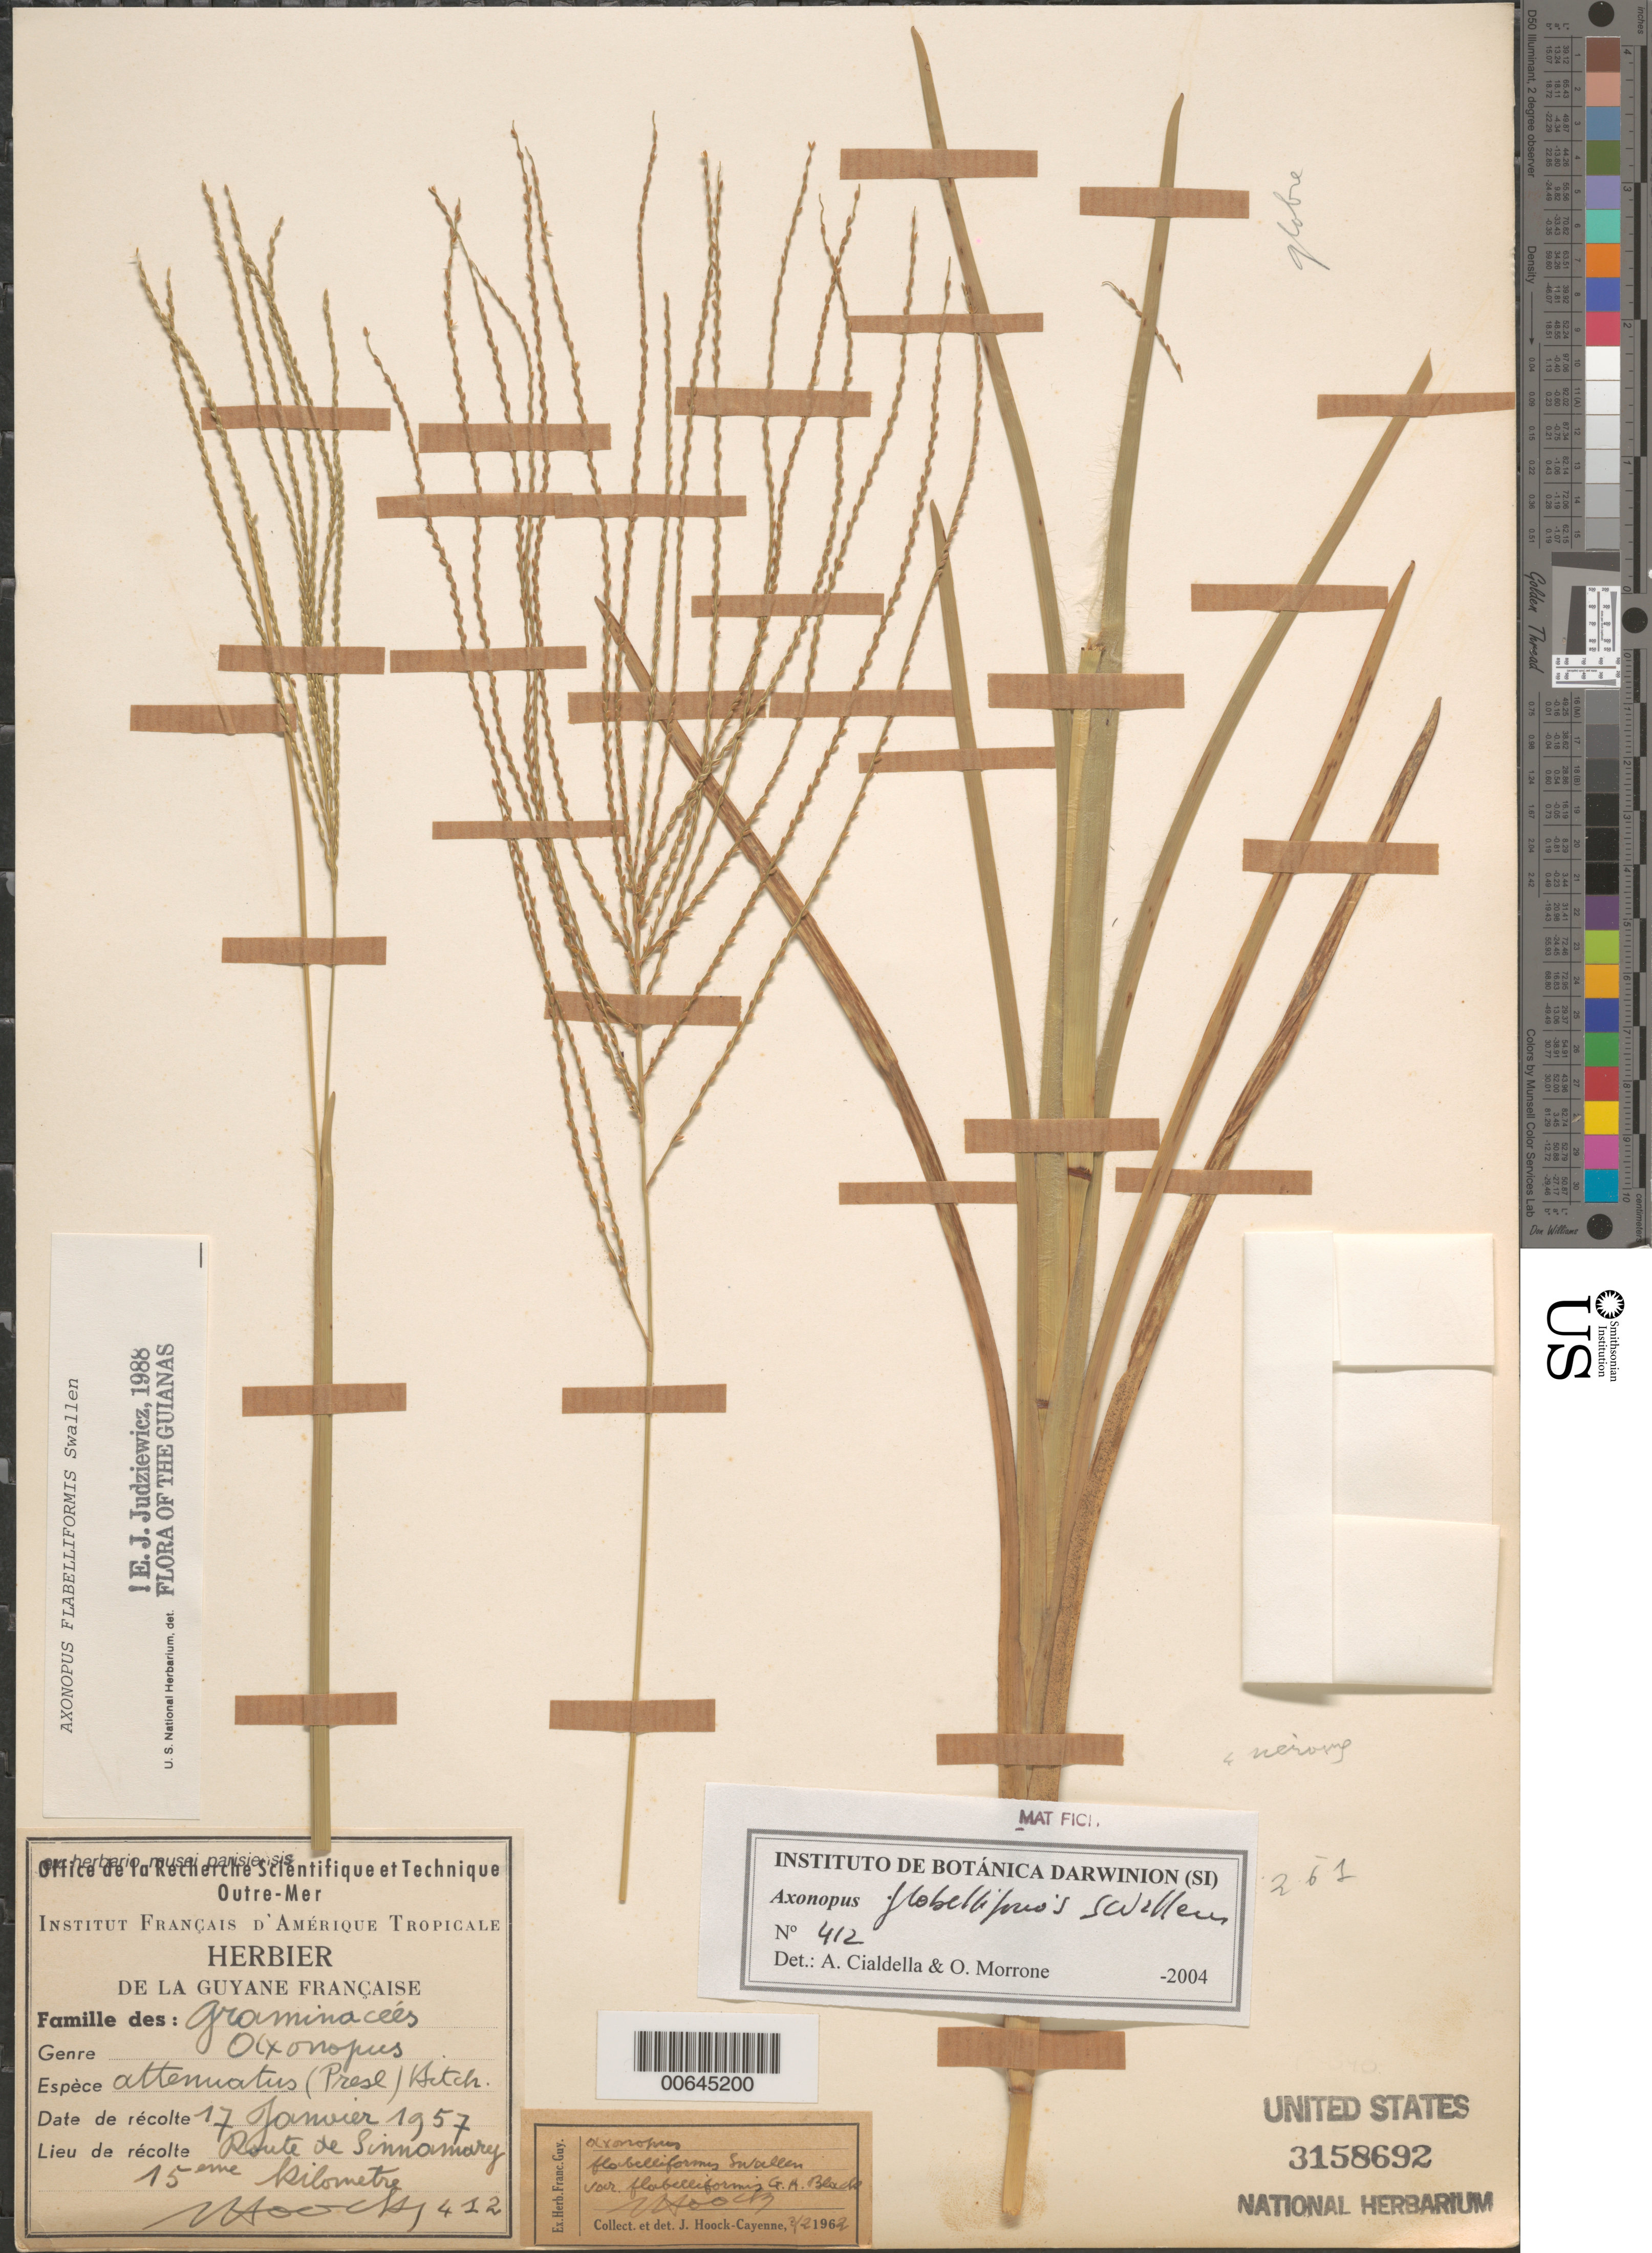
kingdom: Plantae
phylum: Tracheophyta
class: Liliopsida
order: Poales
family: Poaceae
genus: Axonopus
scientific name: Axonopus flabelliformis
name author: Swallen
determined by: Judziewicz, E. J.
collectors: J. Hoock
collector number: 412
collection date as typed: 17-Jan-57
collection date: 1957-01-17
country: French Guiana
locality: Route de Sinnamary, 15 km environs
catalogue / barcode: US 3158692